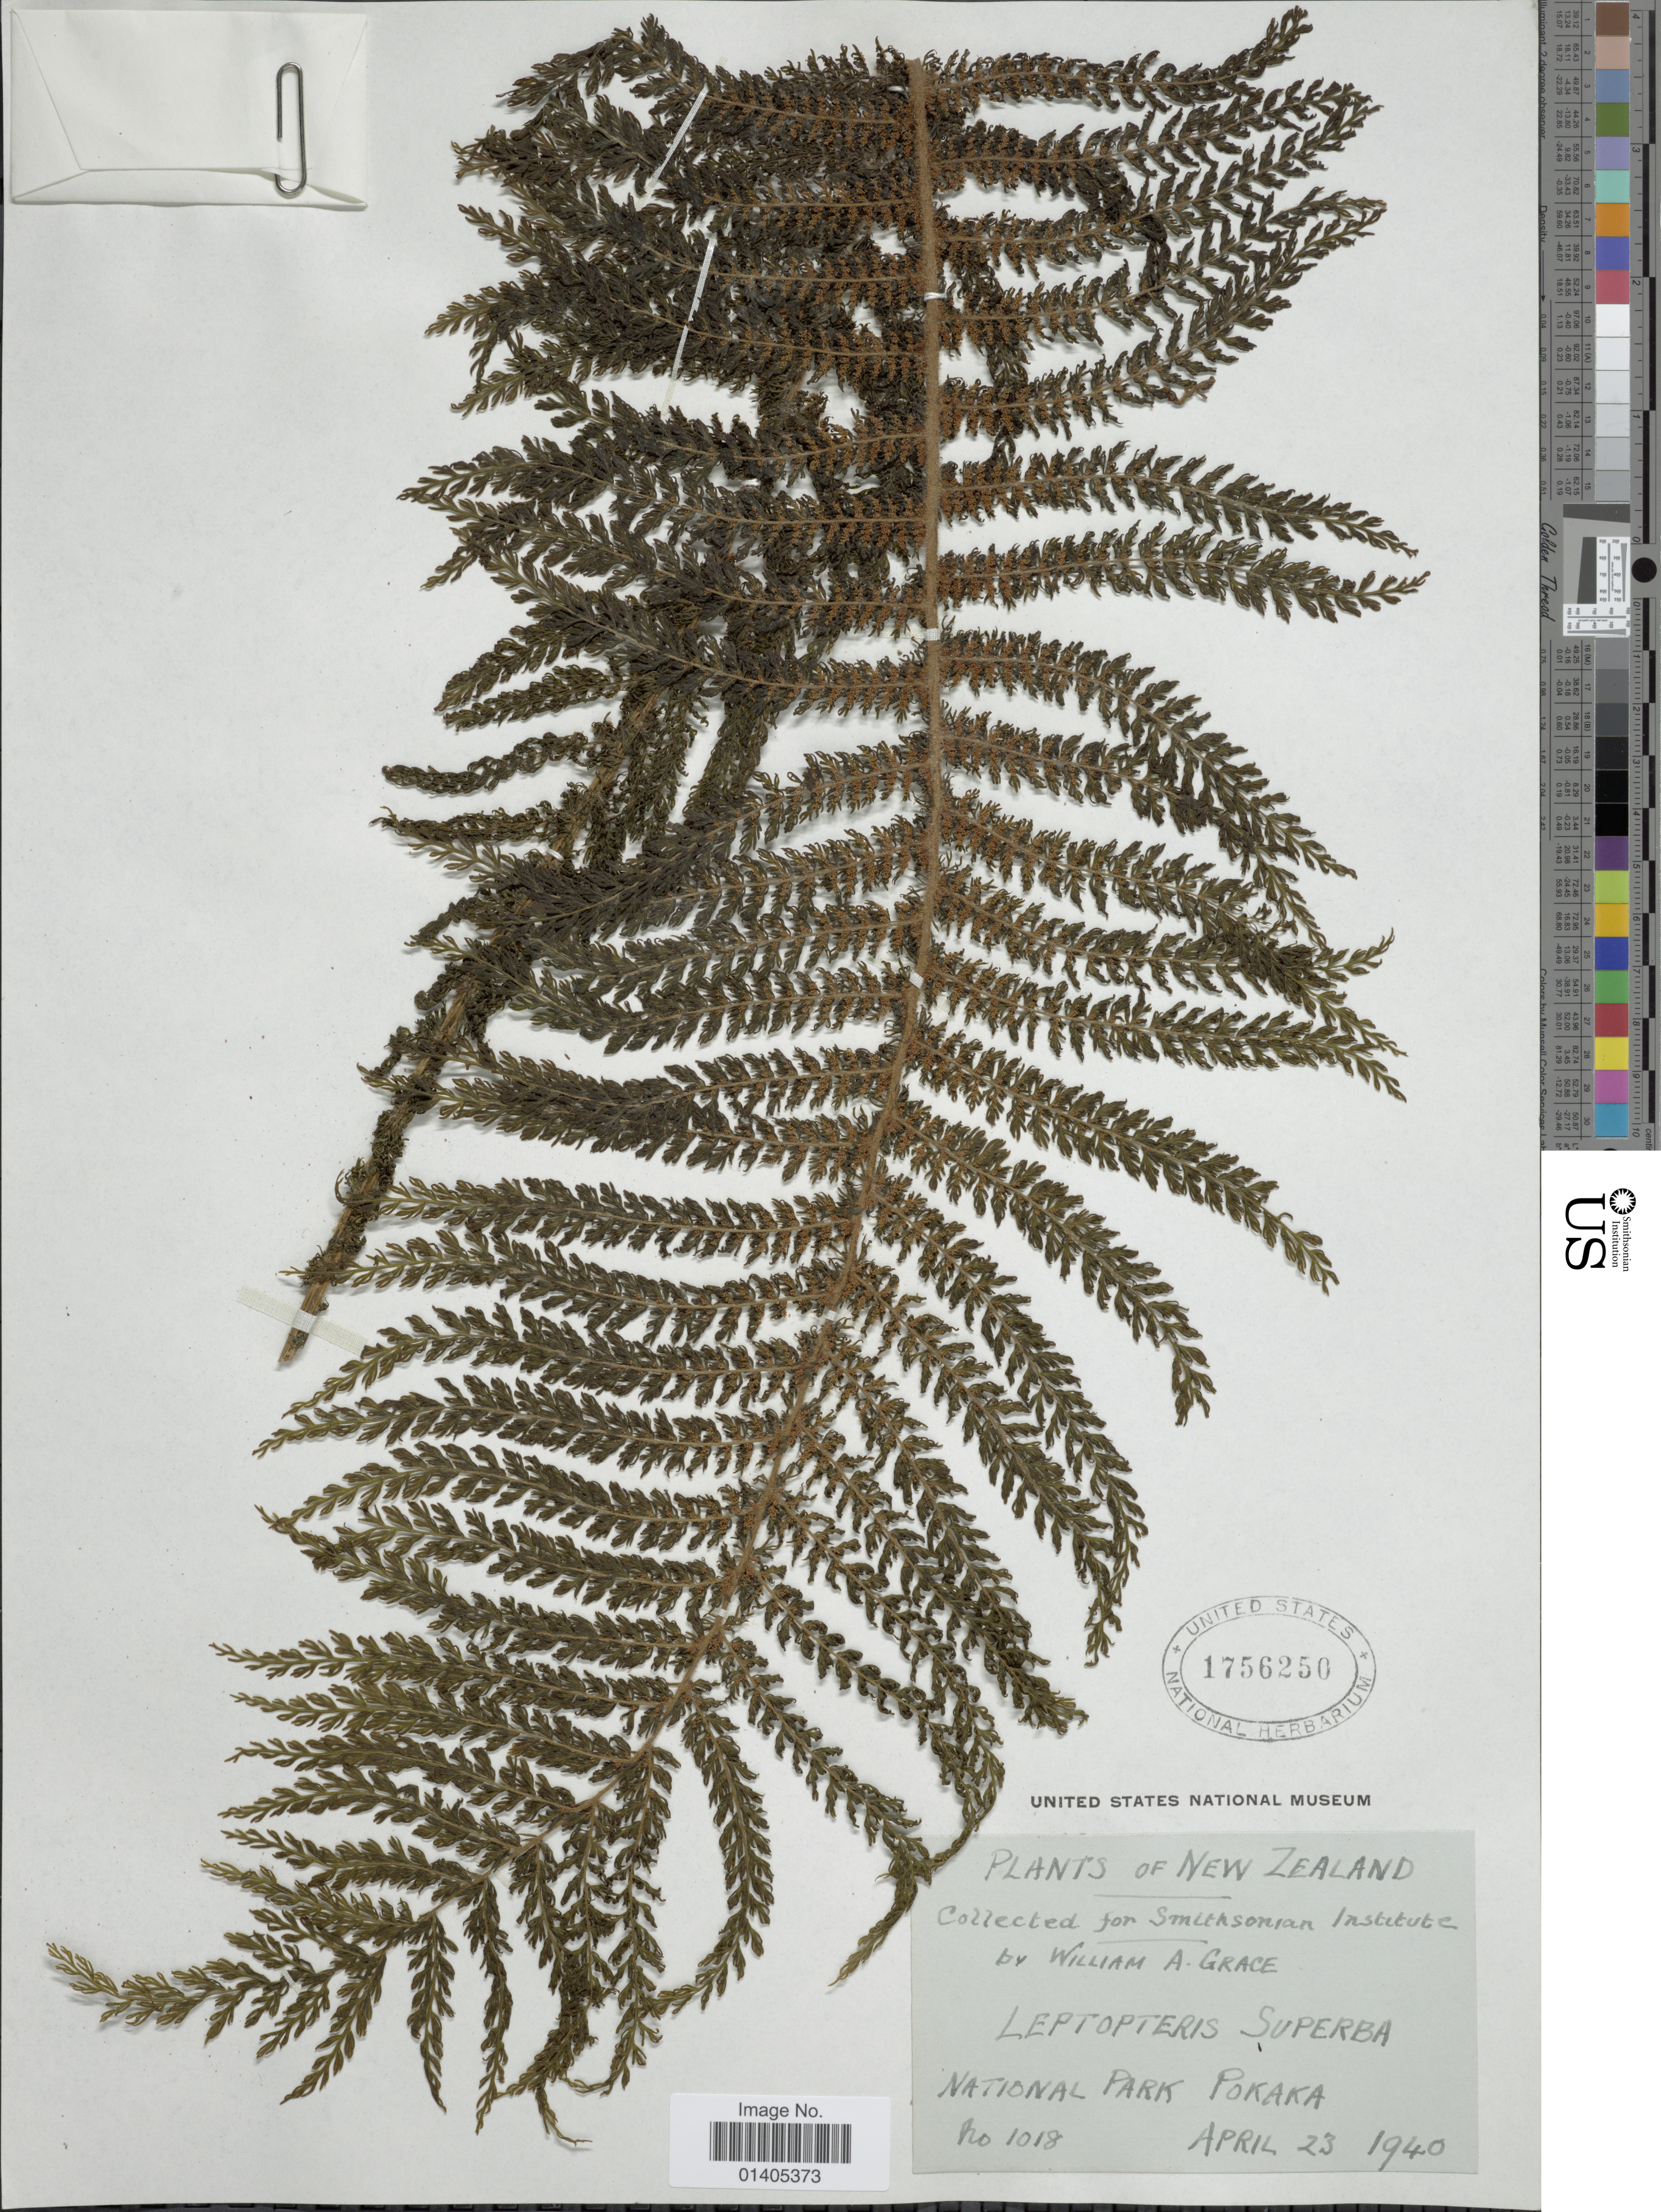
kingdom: Plantae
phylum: Tracheophyta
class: Polypodiopsida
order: Osmundales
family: Osmundaceae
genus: Leptopteris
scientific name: Leptopteris superba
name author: (Colenso) C. Presl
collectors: W. Grace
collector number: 1018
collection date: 1940-04-23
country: New Zealand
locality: National Park Pokaka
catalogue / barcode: US 1756250